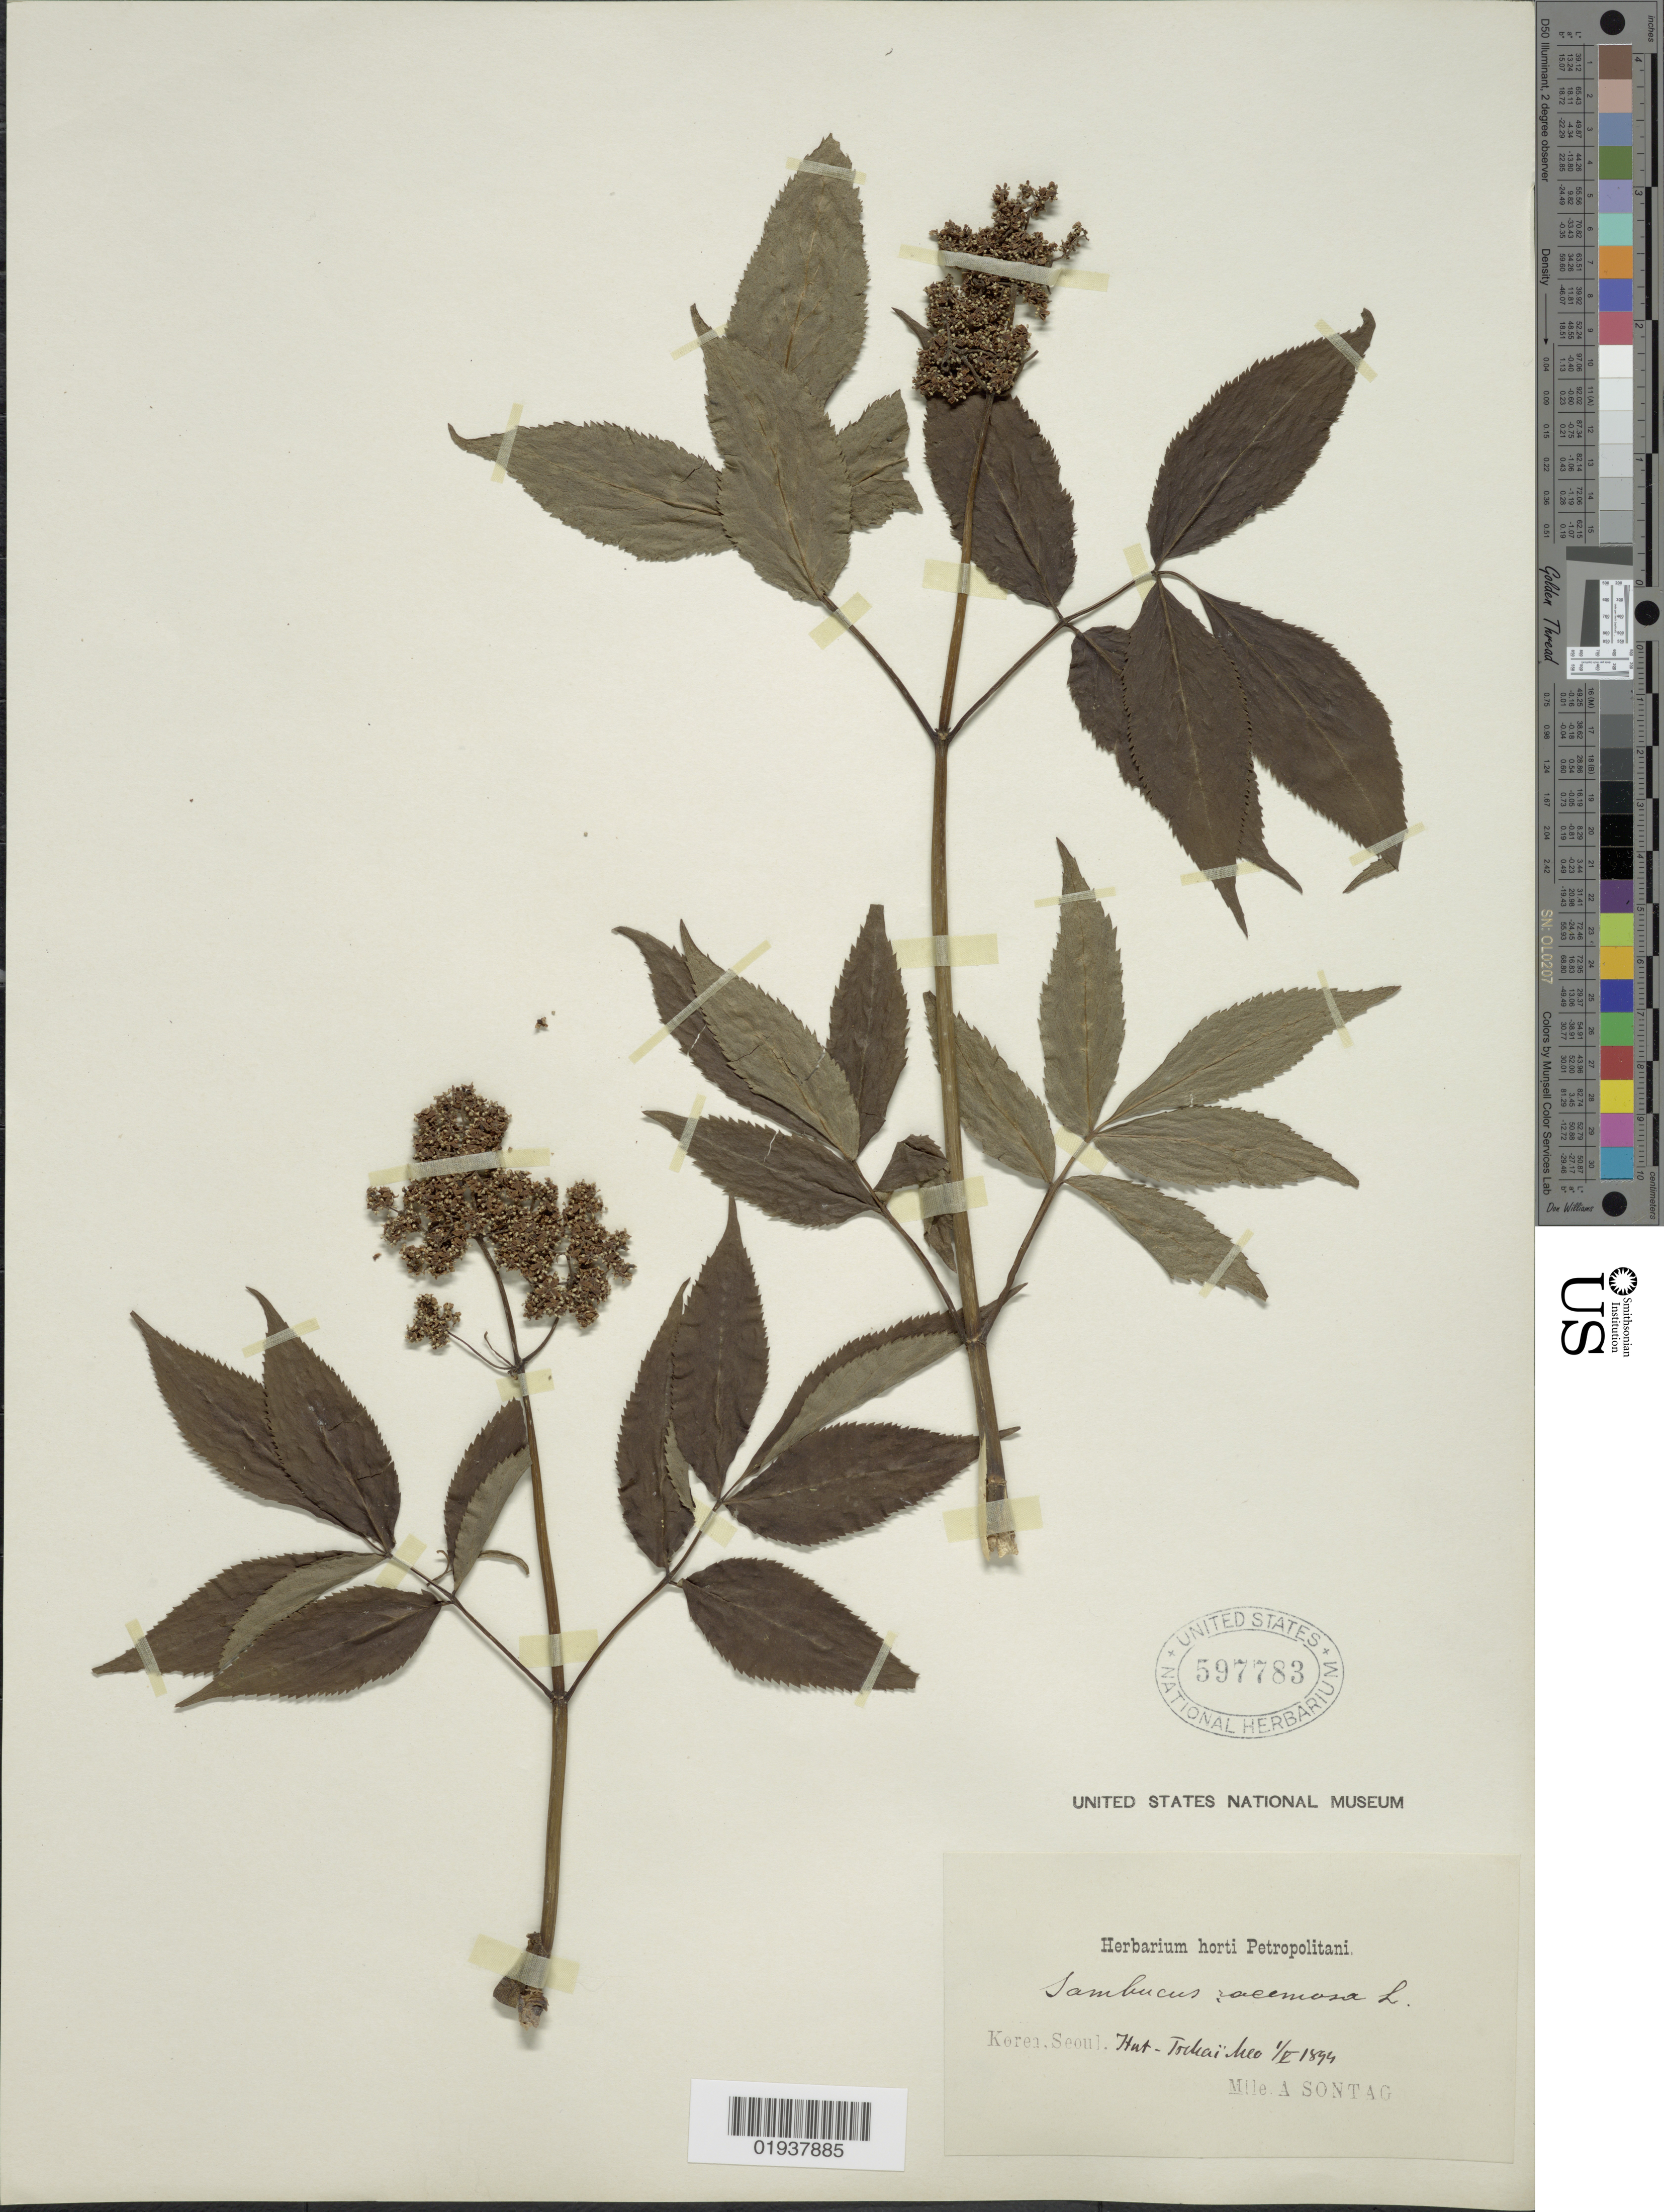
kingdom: Plantae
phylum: Tracheophyta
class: Magnoliopsida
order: Dipsacales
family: Viburnaceae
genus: Sambucus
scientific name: Sambucus racemosa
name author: L.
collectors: A. Sontag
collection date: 1894-05-01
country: South Korea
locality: Seoul. Hut -Tockai heo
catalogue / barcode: US 597783